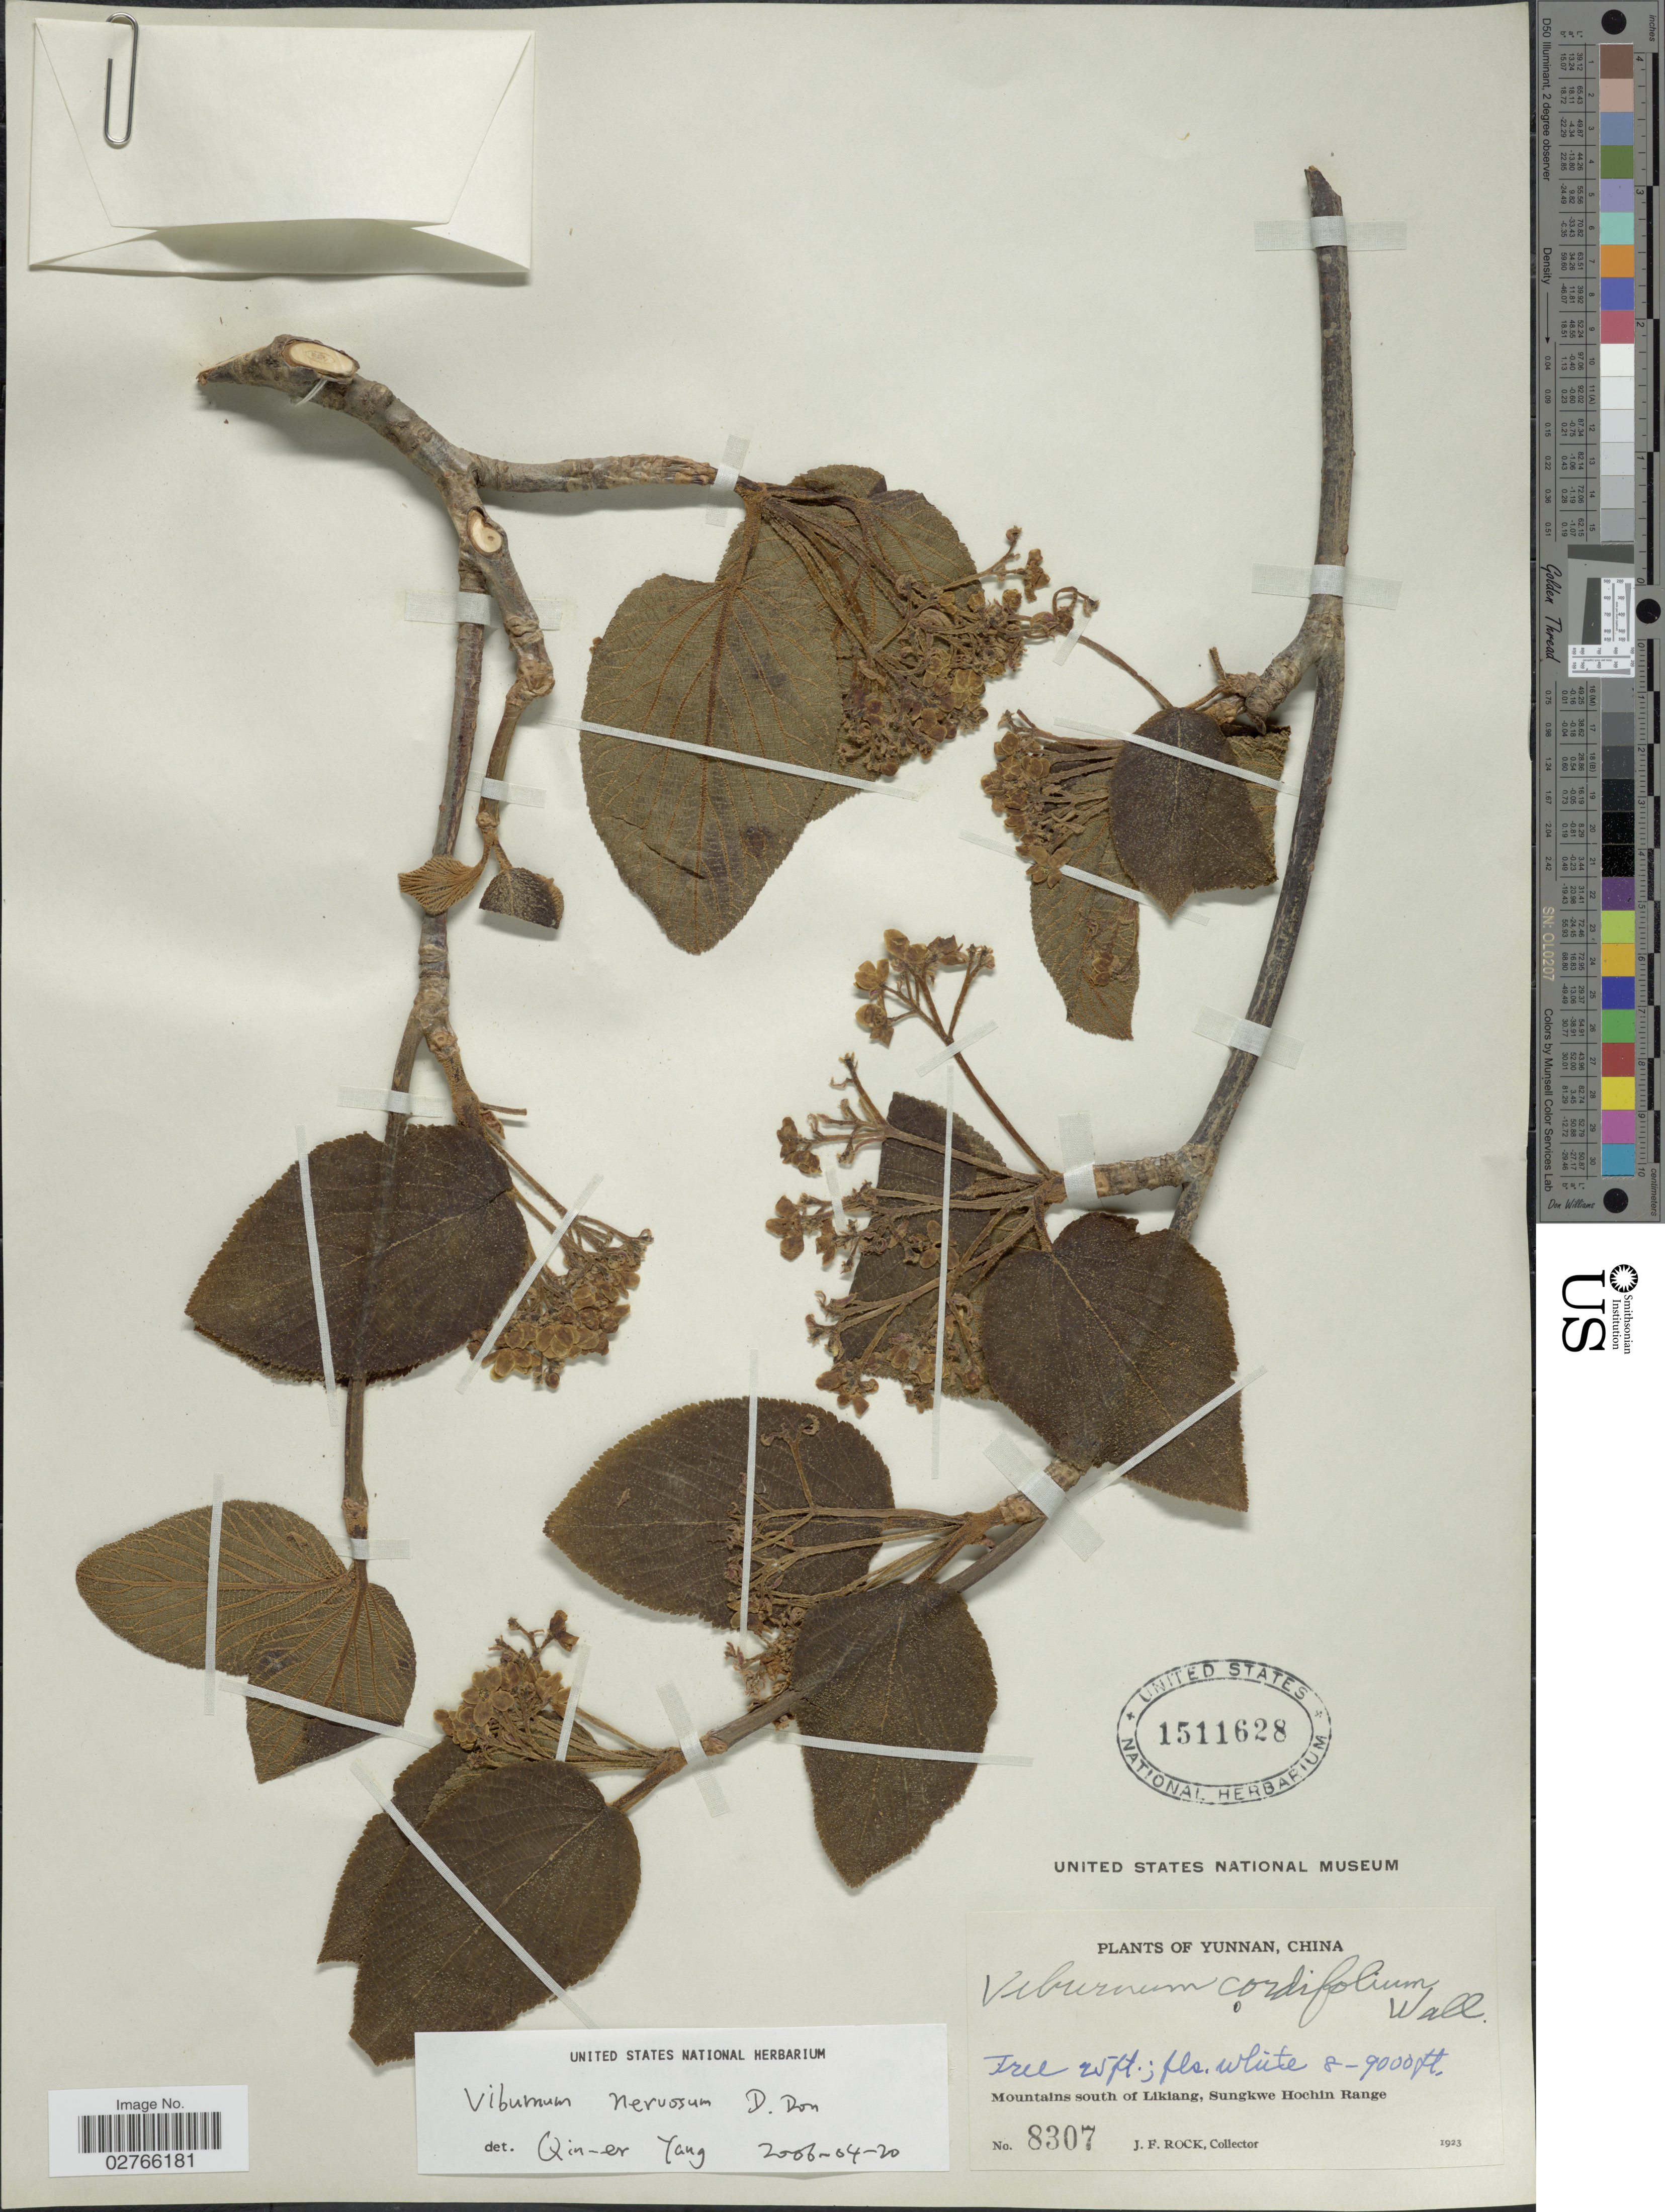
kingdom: Plantae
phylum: Tracheophyta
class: Magnoliopsida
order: Dipsacales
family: Viburnaceae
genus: Viburnum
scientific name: Viburnum nervosum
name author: D. Don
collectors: J. Rock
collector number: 8307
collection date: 1923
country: China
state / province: Yunnan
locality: Mountains south of Likiang, Sungkwe Hochin Range.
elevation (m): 2438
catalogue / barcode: US 1511628